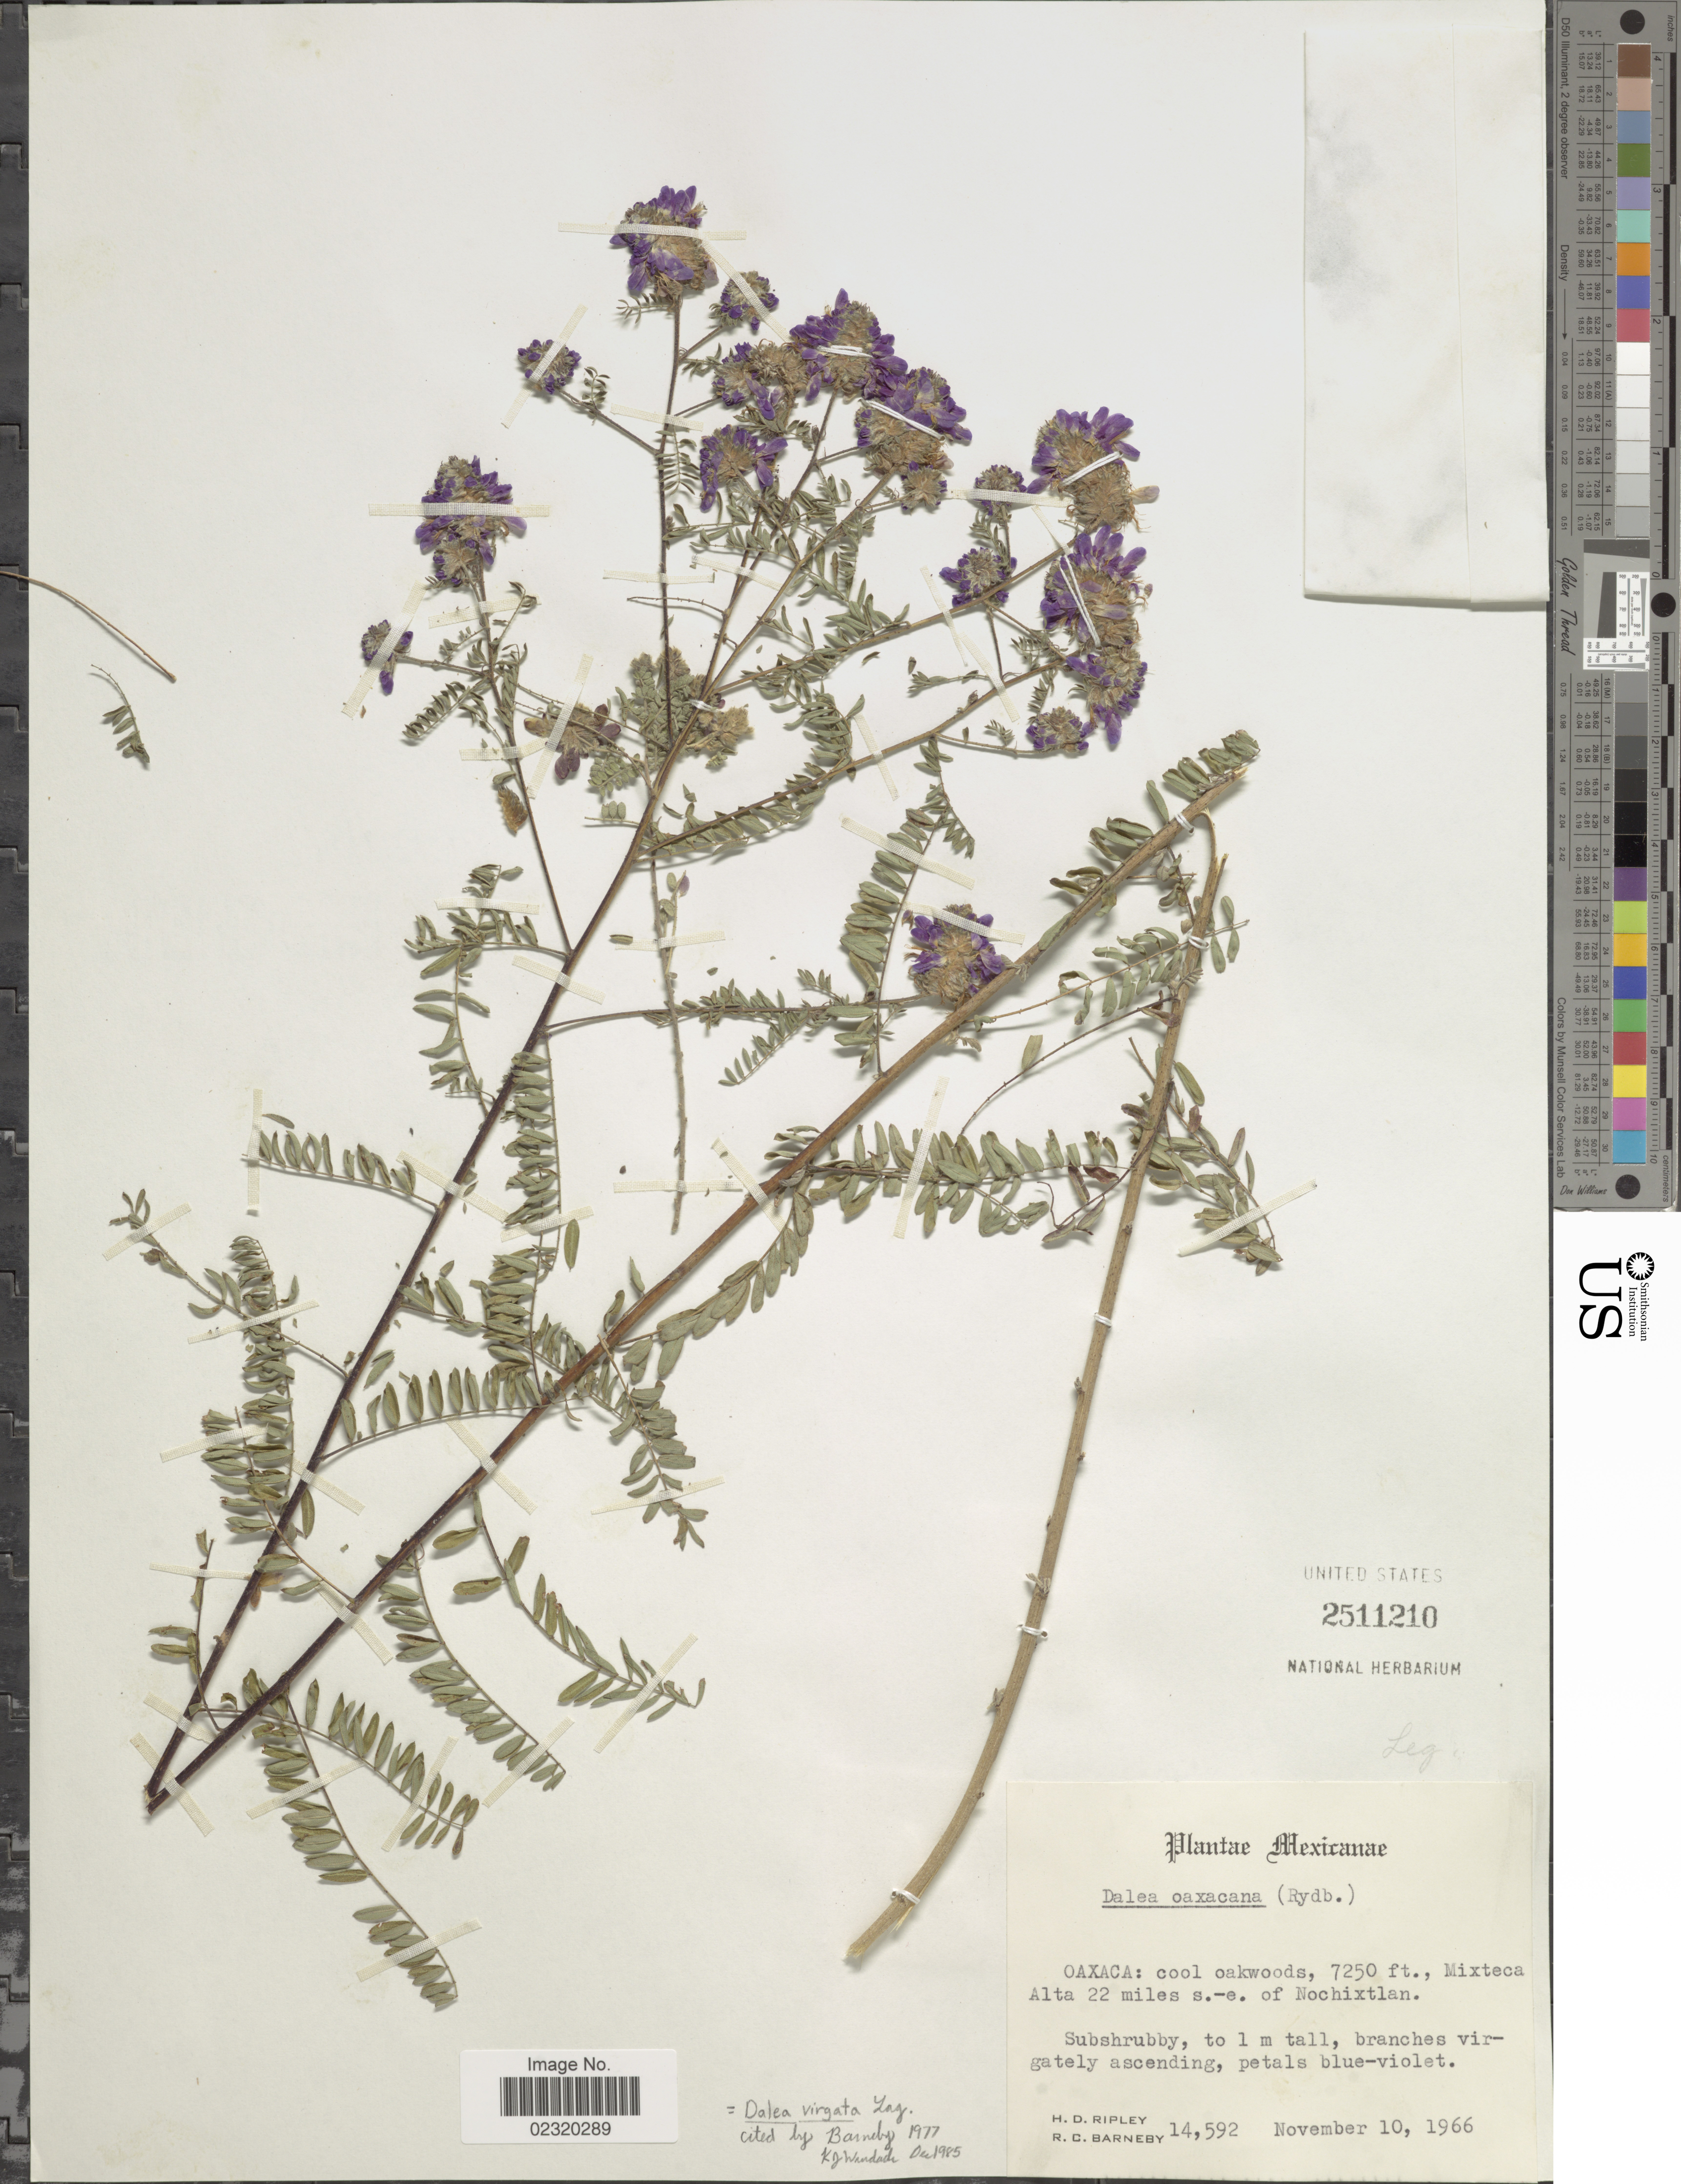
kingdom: Plantae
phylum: Tracheophyta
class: Magnoliopsida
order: Fabales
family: Fabaceae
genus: Dalea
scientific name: Dalea virgata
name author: Lag.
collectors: H. Ripley & R. C. Barneby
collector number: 14592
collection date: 1966-11-10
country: Mexico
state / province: Oaxaca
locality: Cool oakwoods, Mixteca Alta 22 miles s.-e. of Nochixtlan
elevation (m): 2210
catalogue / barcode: US 2511210